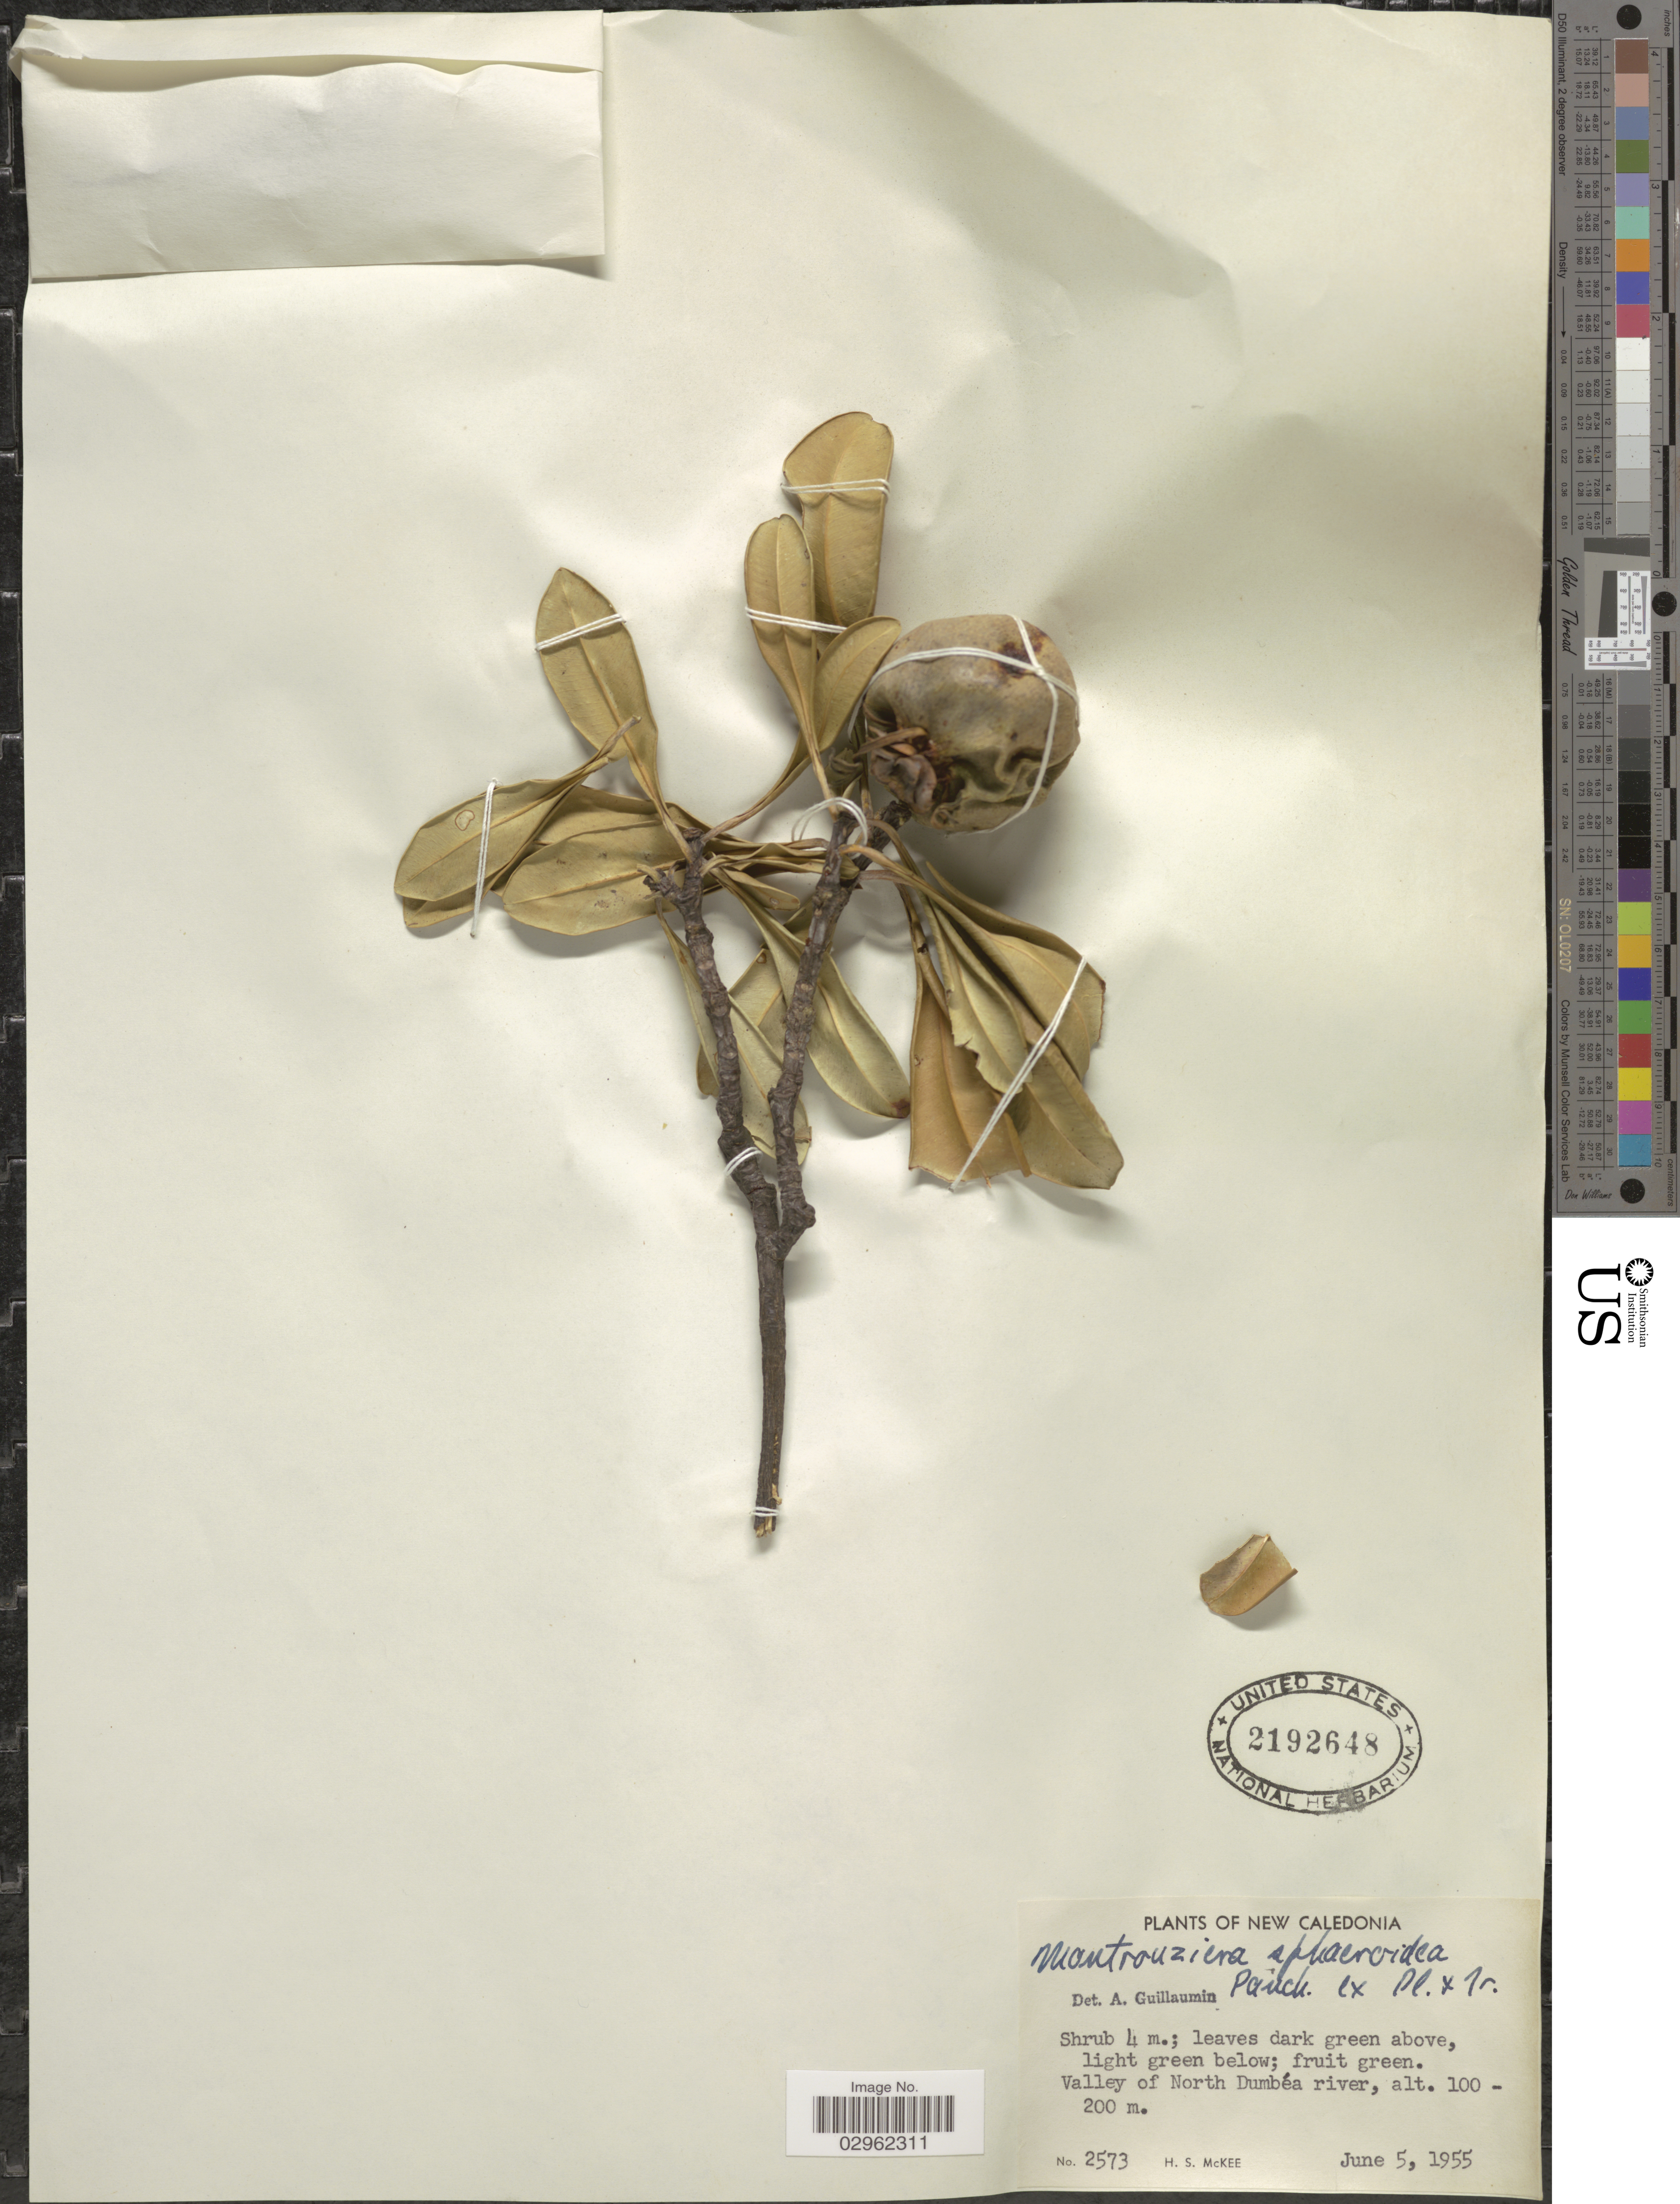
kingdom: Plantae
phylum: Tracheophyta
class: Magnoliopsida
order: Malpighiales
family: Clusiaceae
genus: Montrouziera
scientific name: Montrouziera sphaeroidea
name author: Pancher ex Planch. & Triana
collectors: H. S. McKee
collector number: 2573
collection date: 1955-06-05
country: New Caledonia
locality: Valley of North Dumbéa river.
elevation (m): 100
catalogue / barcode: US 2192648